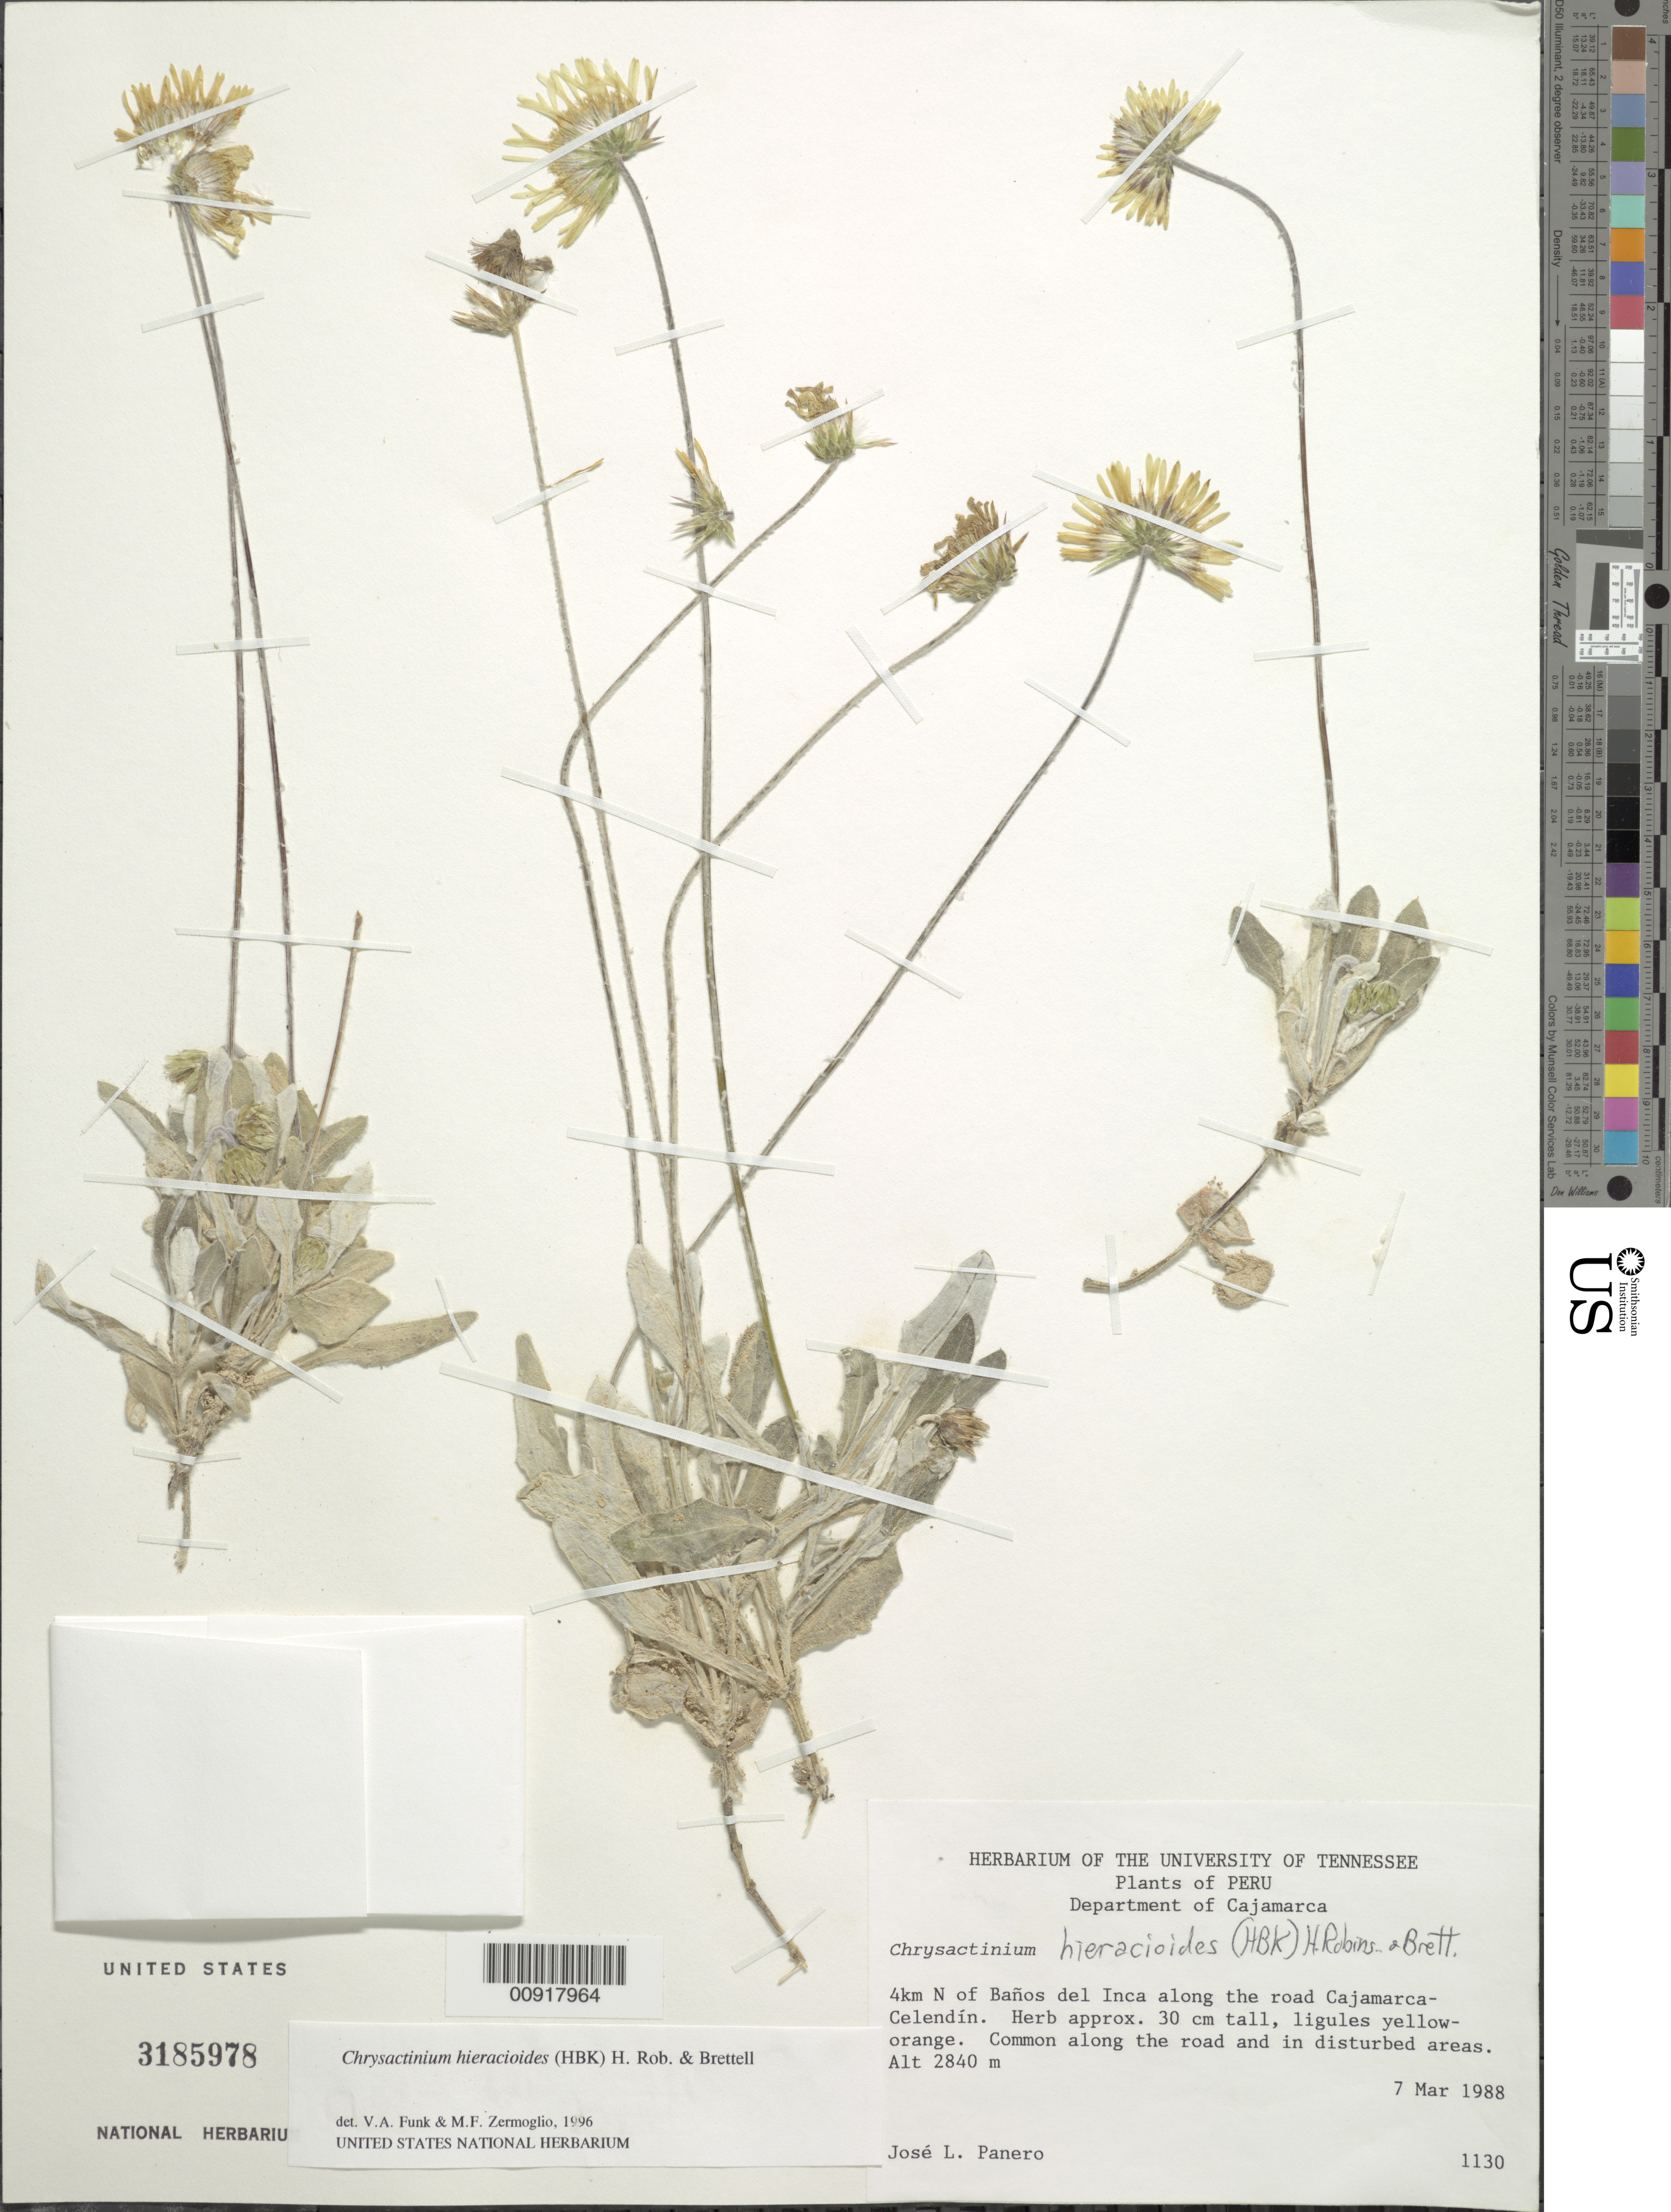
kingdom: Plantae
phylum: Tracheophyta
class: Magnoliopsida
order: Asterales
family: Asteraceae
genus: Chrysactinium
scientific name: Chrysactinium hieracioides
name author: (Kunth) H. Rob. & Brettell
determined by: Funk, V. A.; Zermoglio, M. F.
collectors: J. L. Panero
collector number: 1130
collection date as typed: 7 March 1988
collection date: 1988-03-07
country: Peru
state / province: Cajamarca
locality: Dpto. Cajamarca: 4 km N of Baños del Inca along the road Cajamarca-Celendin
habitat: Along the road in disturbed areas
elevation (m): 2840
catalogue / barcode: US 3185978